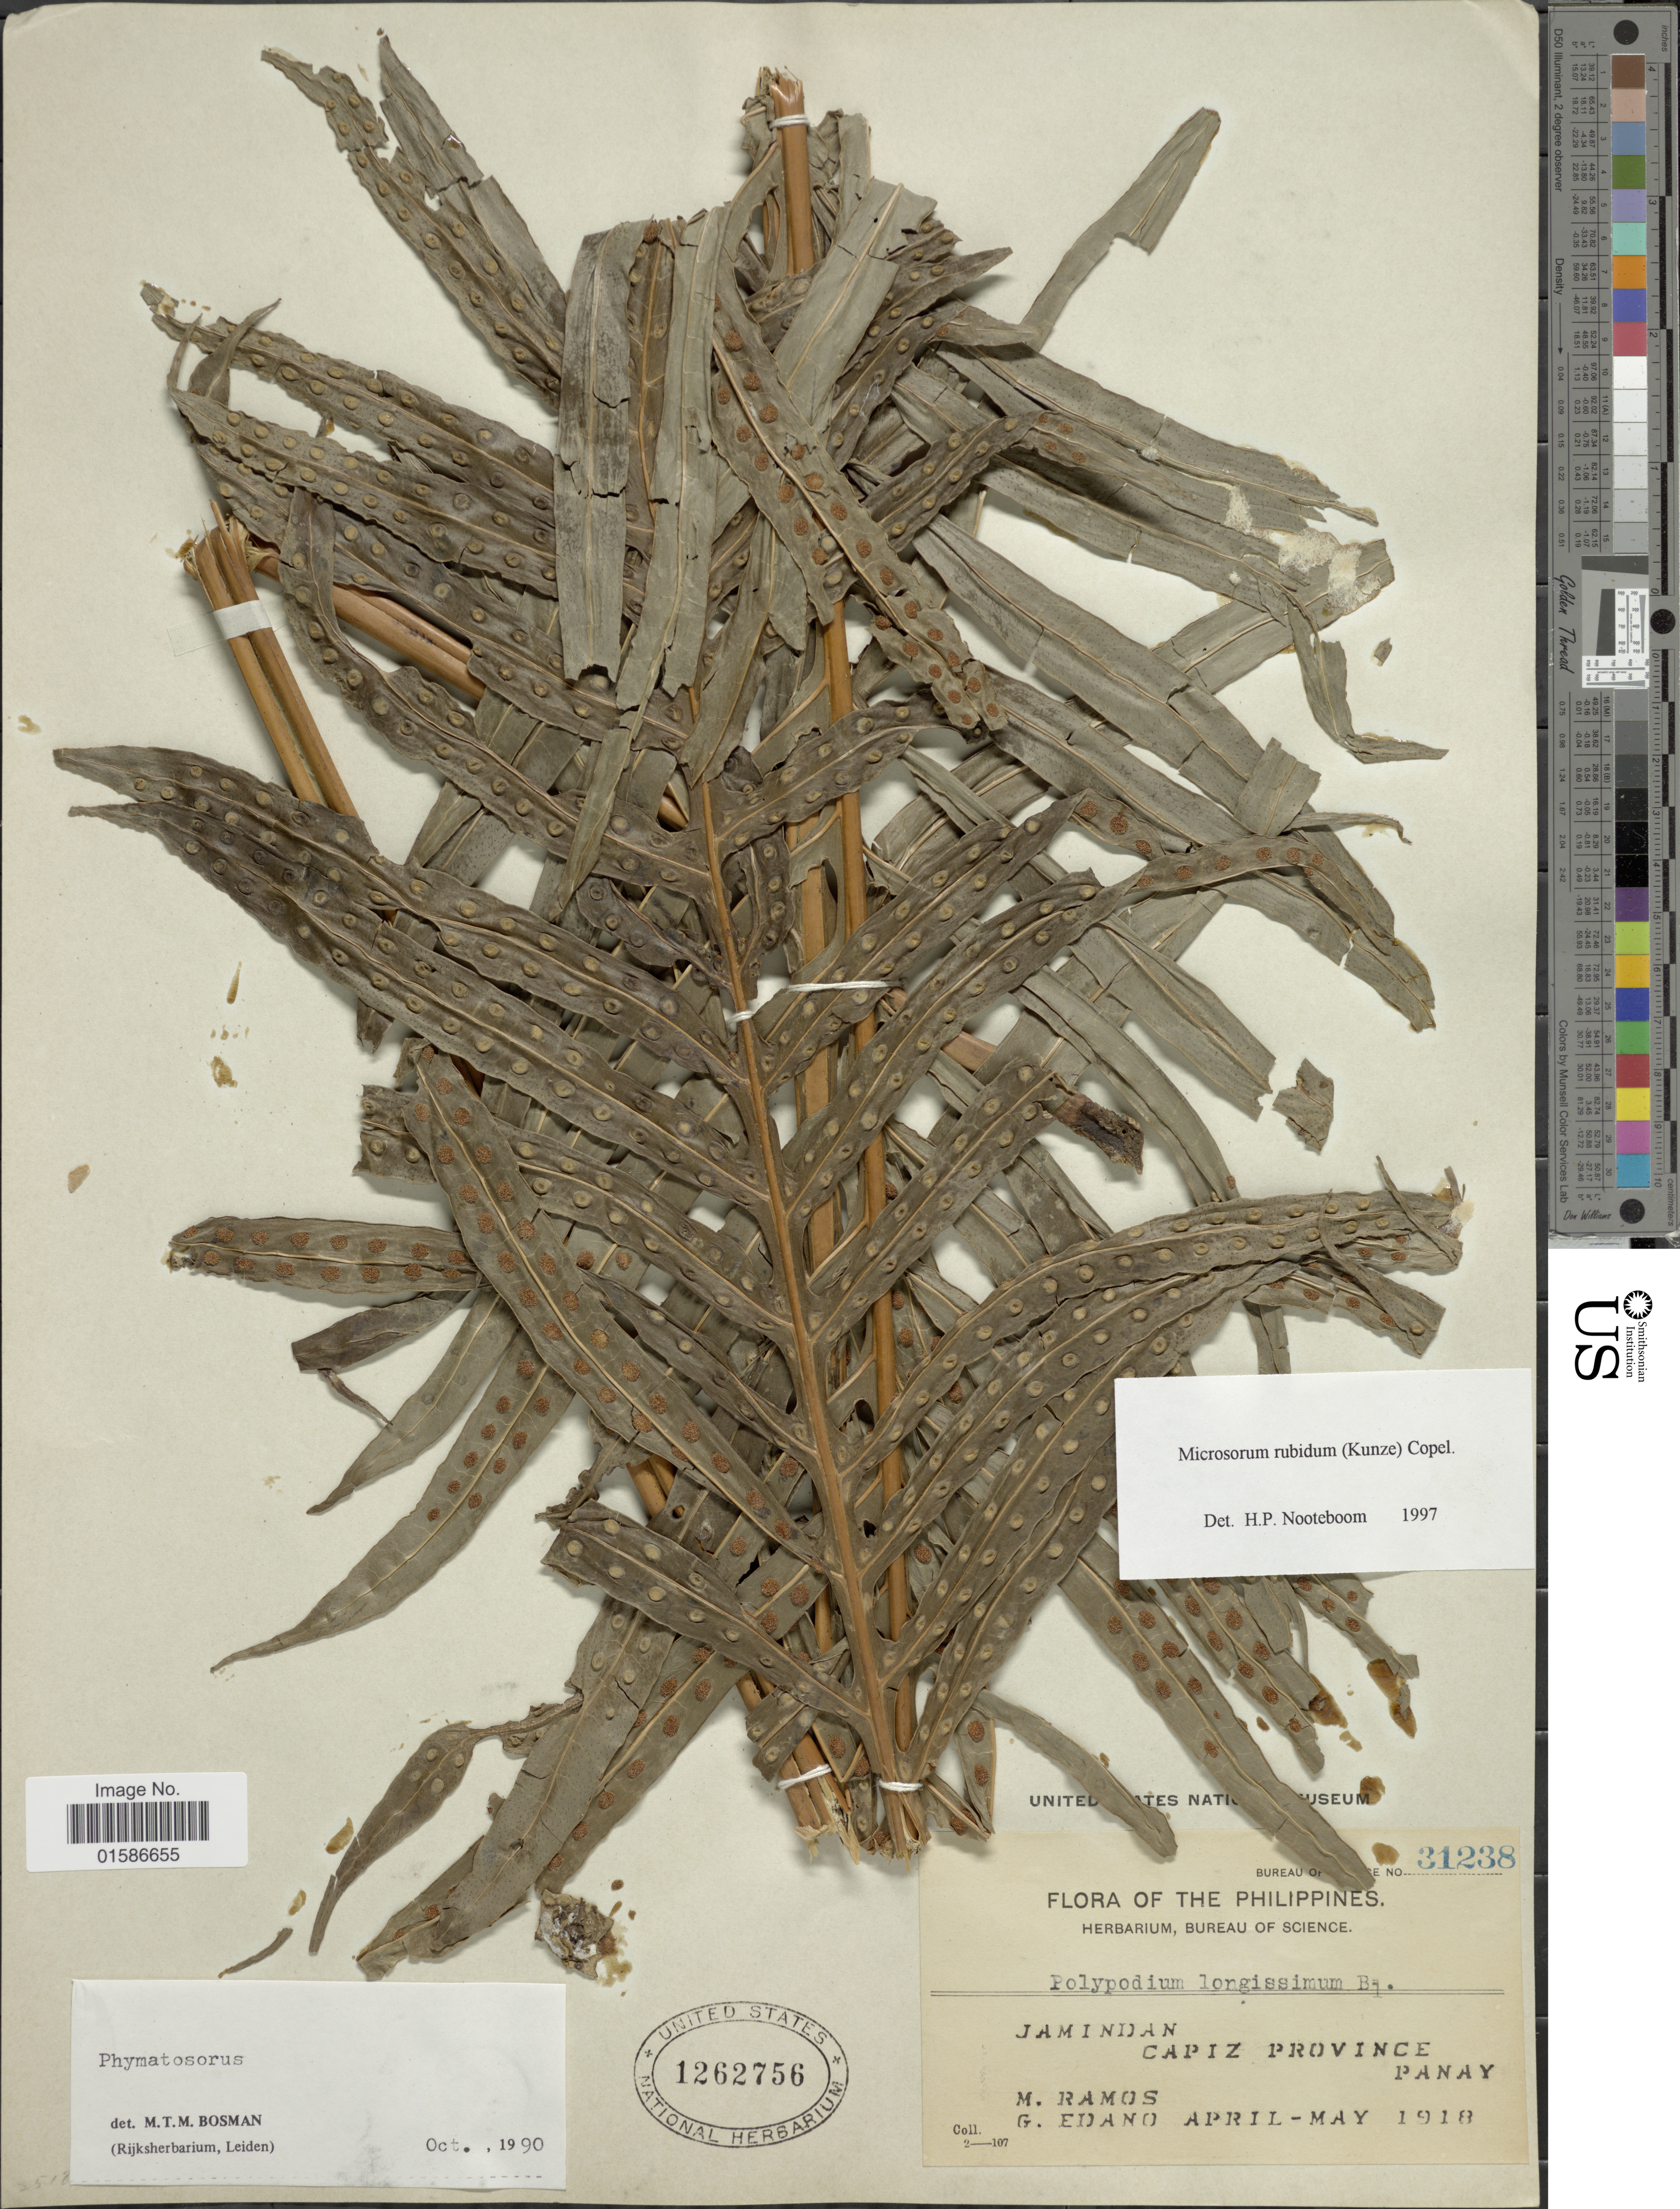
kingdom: Plantae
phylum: Tracheophyta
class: Polypodiopsida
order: Polypodiales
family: Polypodiaceae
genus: Microsorum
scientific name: Microsorum rubidum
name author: (Kunze) Copel.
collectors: M. Ramos & G. Edaño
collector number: Bureau of Science 31238*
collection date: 1918-04/1918-05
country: Philippines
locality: Jamindan, Capiz Province, Panay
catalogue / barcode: US 1262756